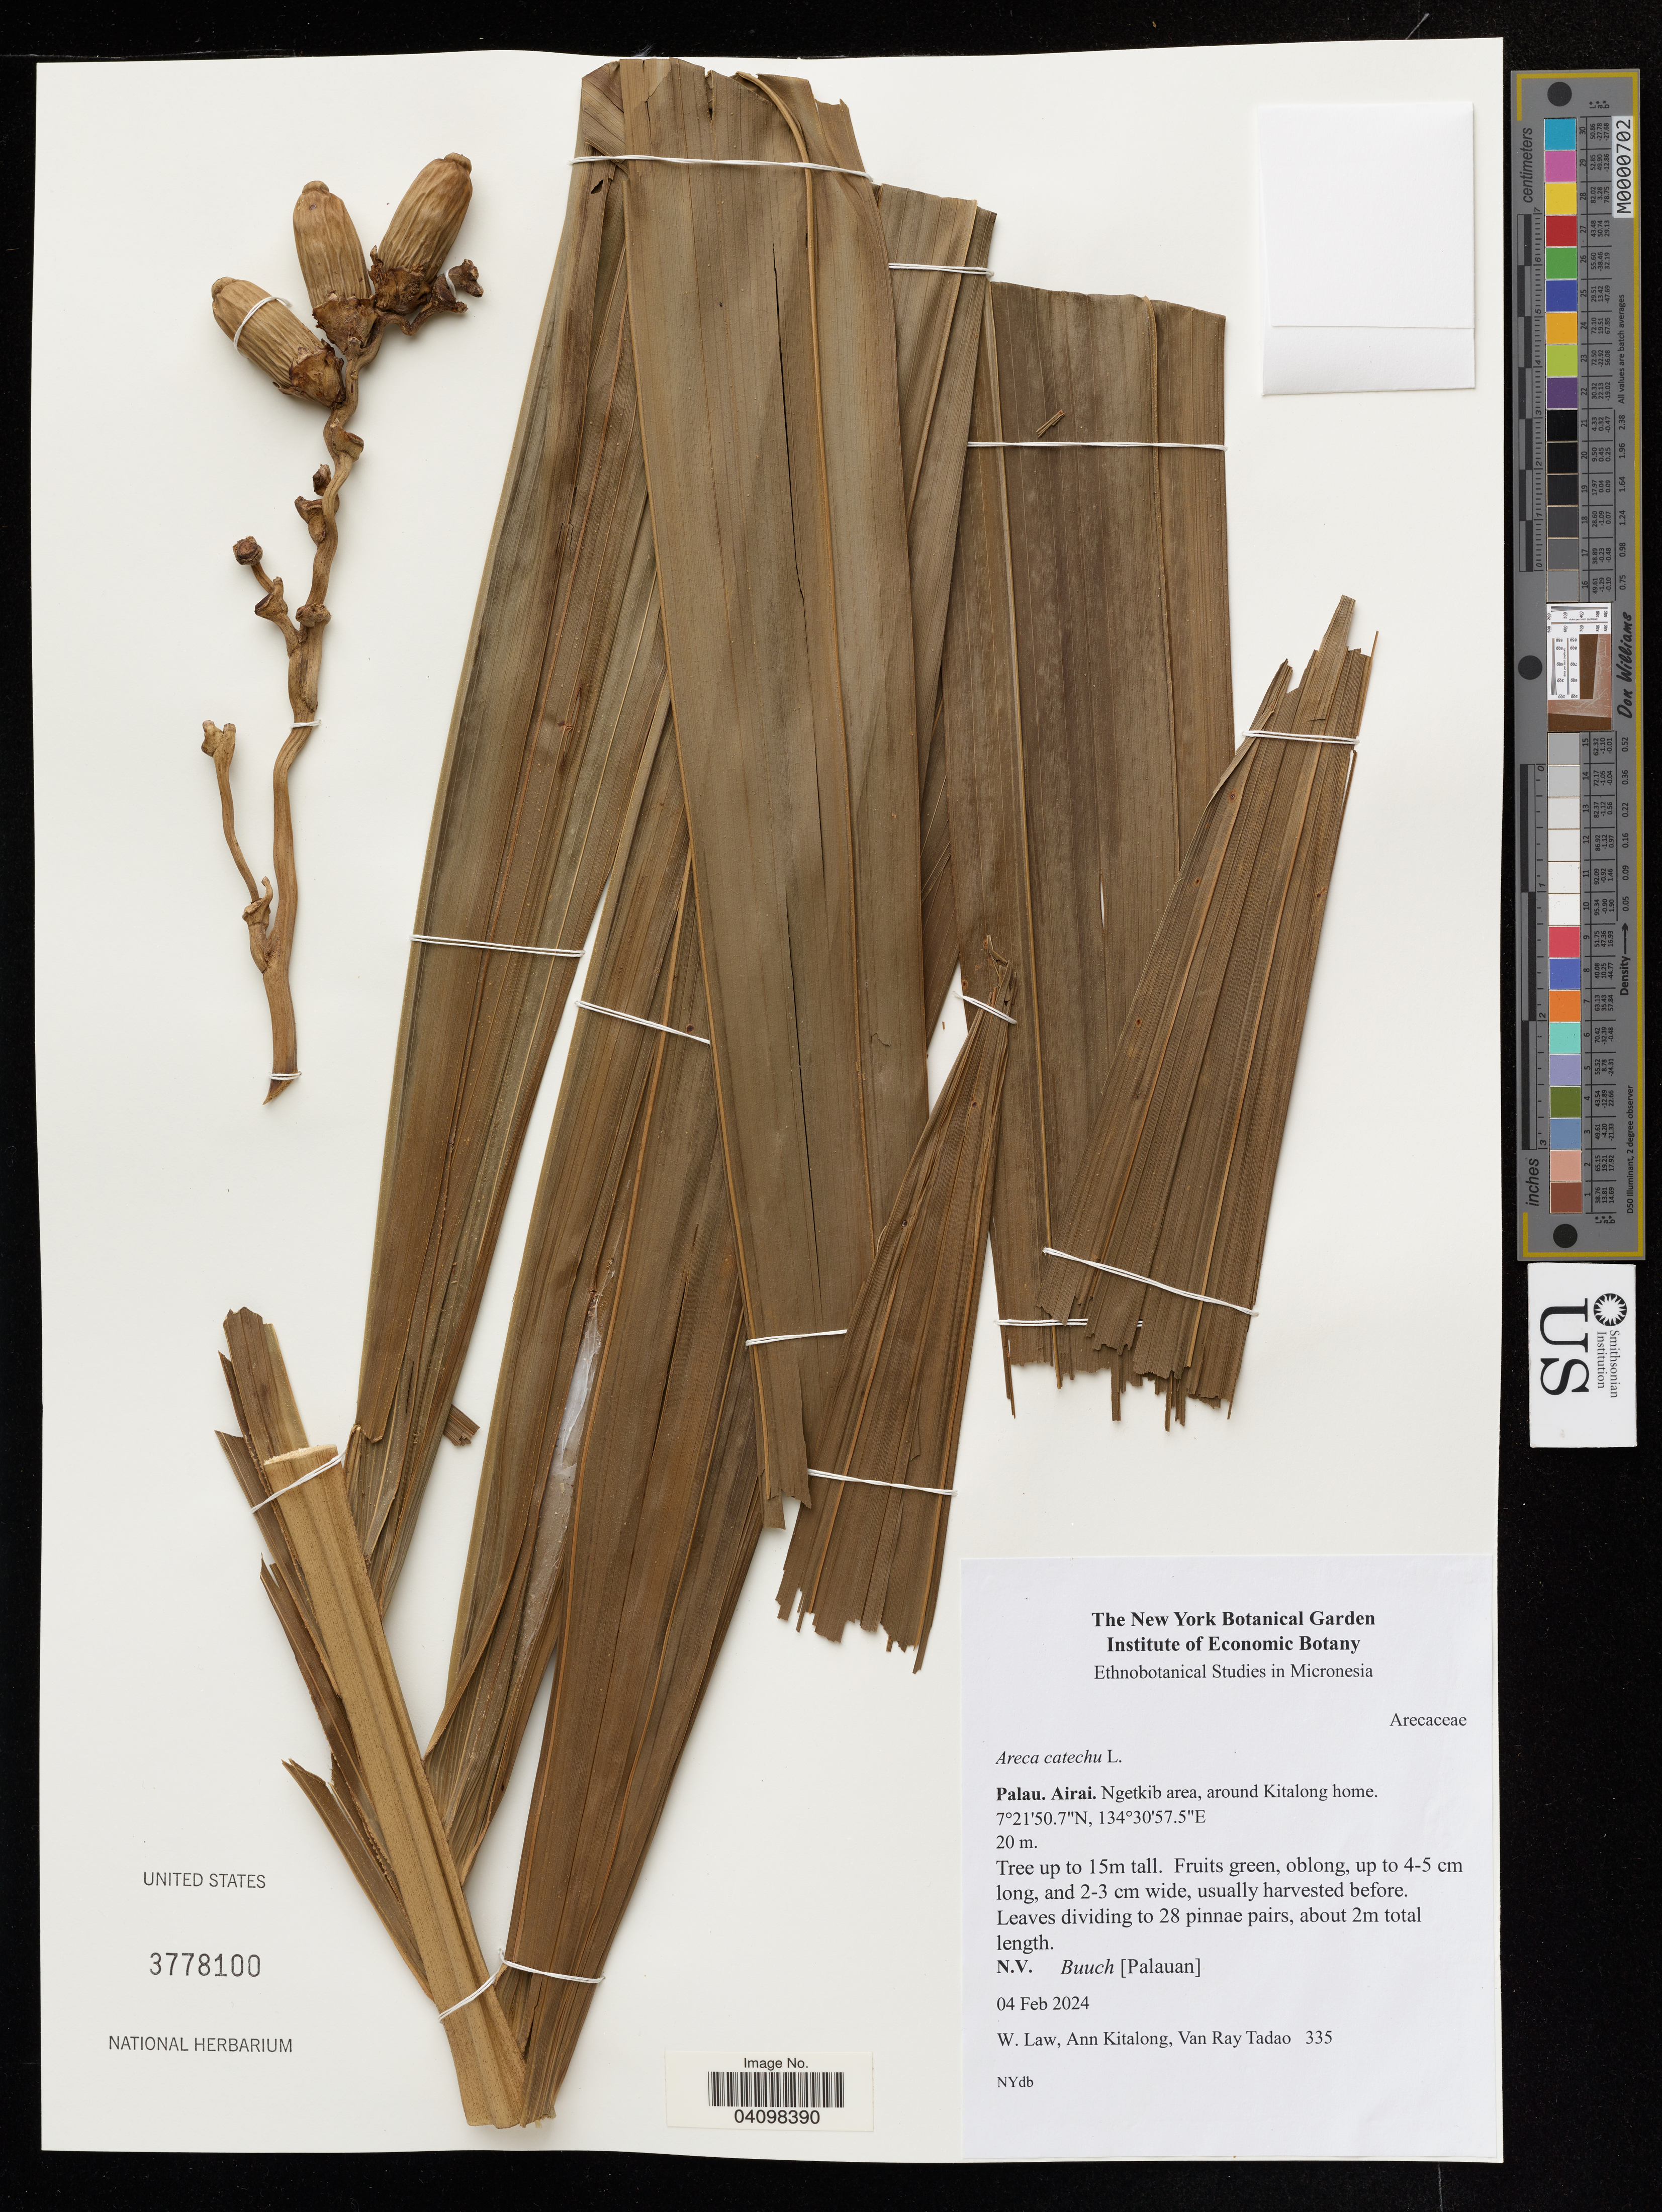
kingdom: Plantae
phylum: Tracheophyta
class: Liliopsida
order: Arecales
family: Arecaceae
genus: Areca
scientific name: Areca catechu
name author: L.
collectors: W. Law, A. Kitalong & V. Tadao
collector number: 335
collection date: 2024-02-04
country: Belau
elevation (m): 20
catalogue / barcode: US 3778100